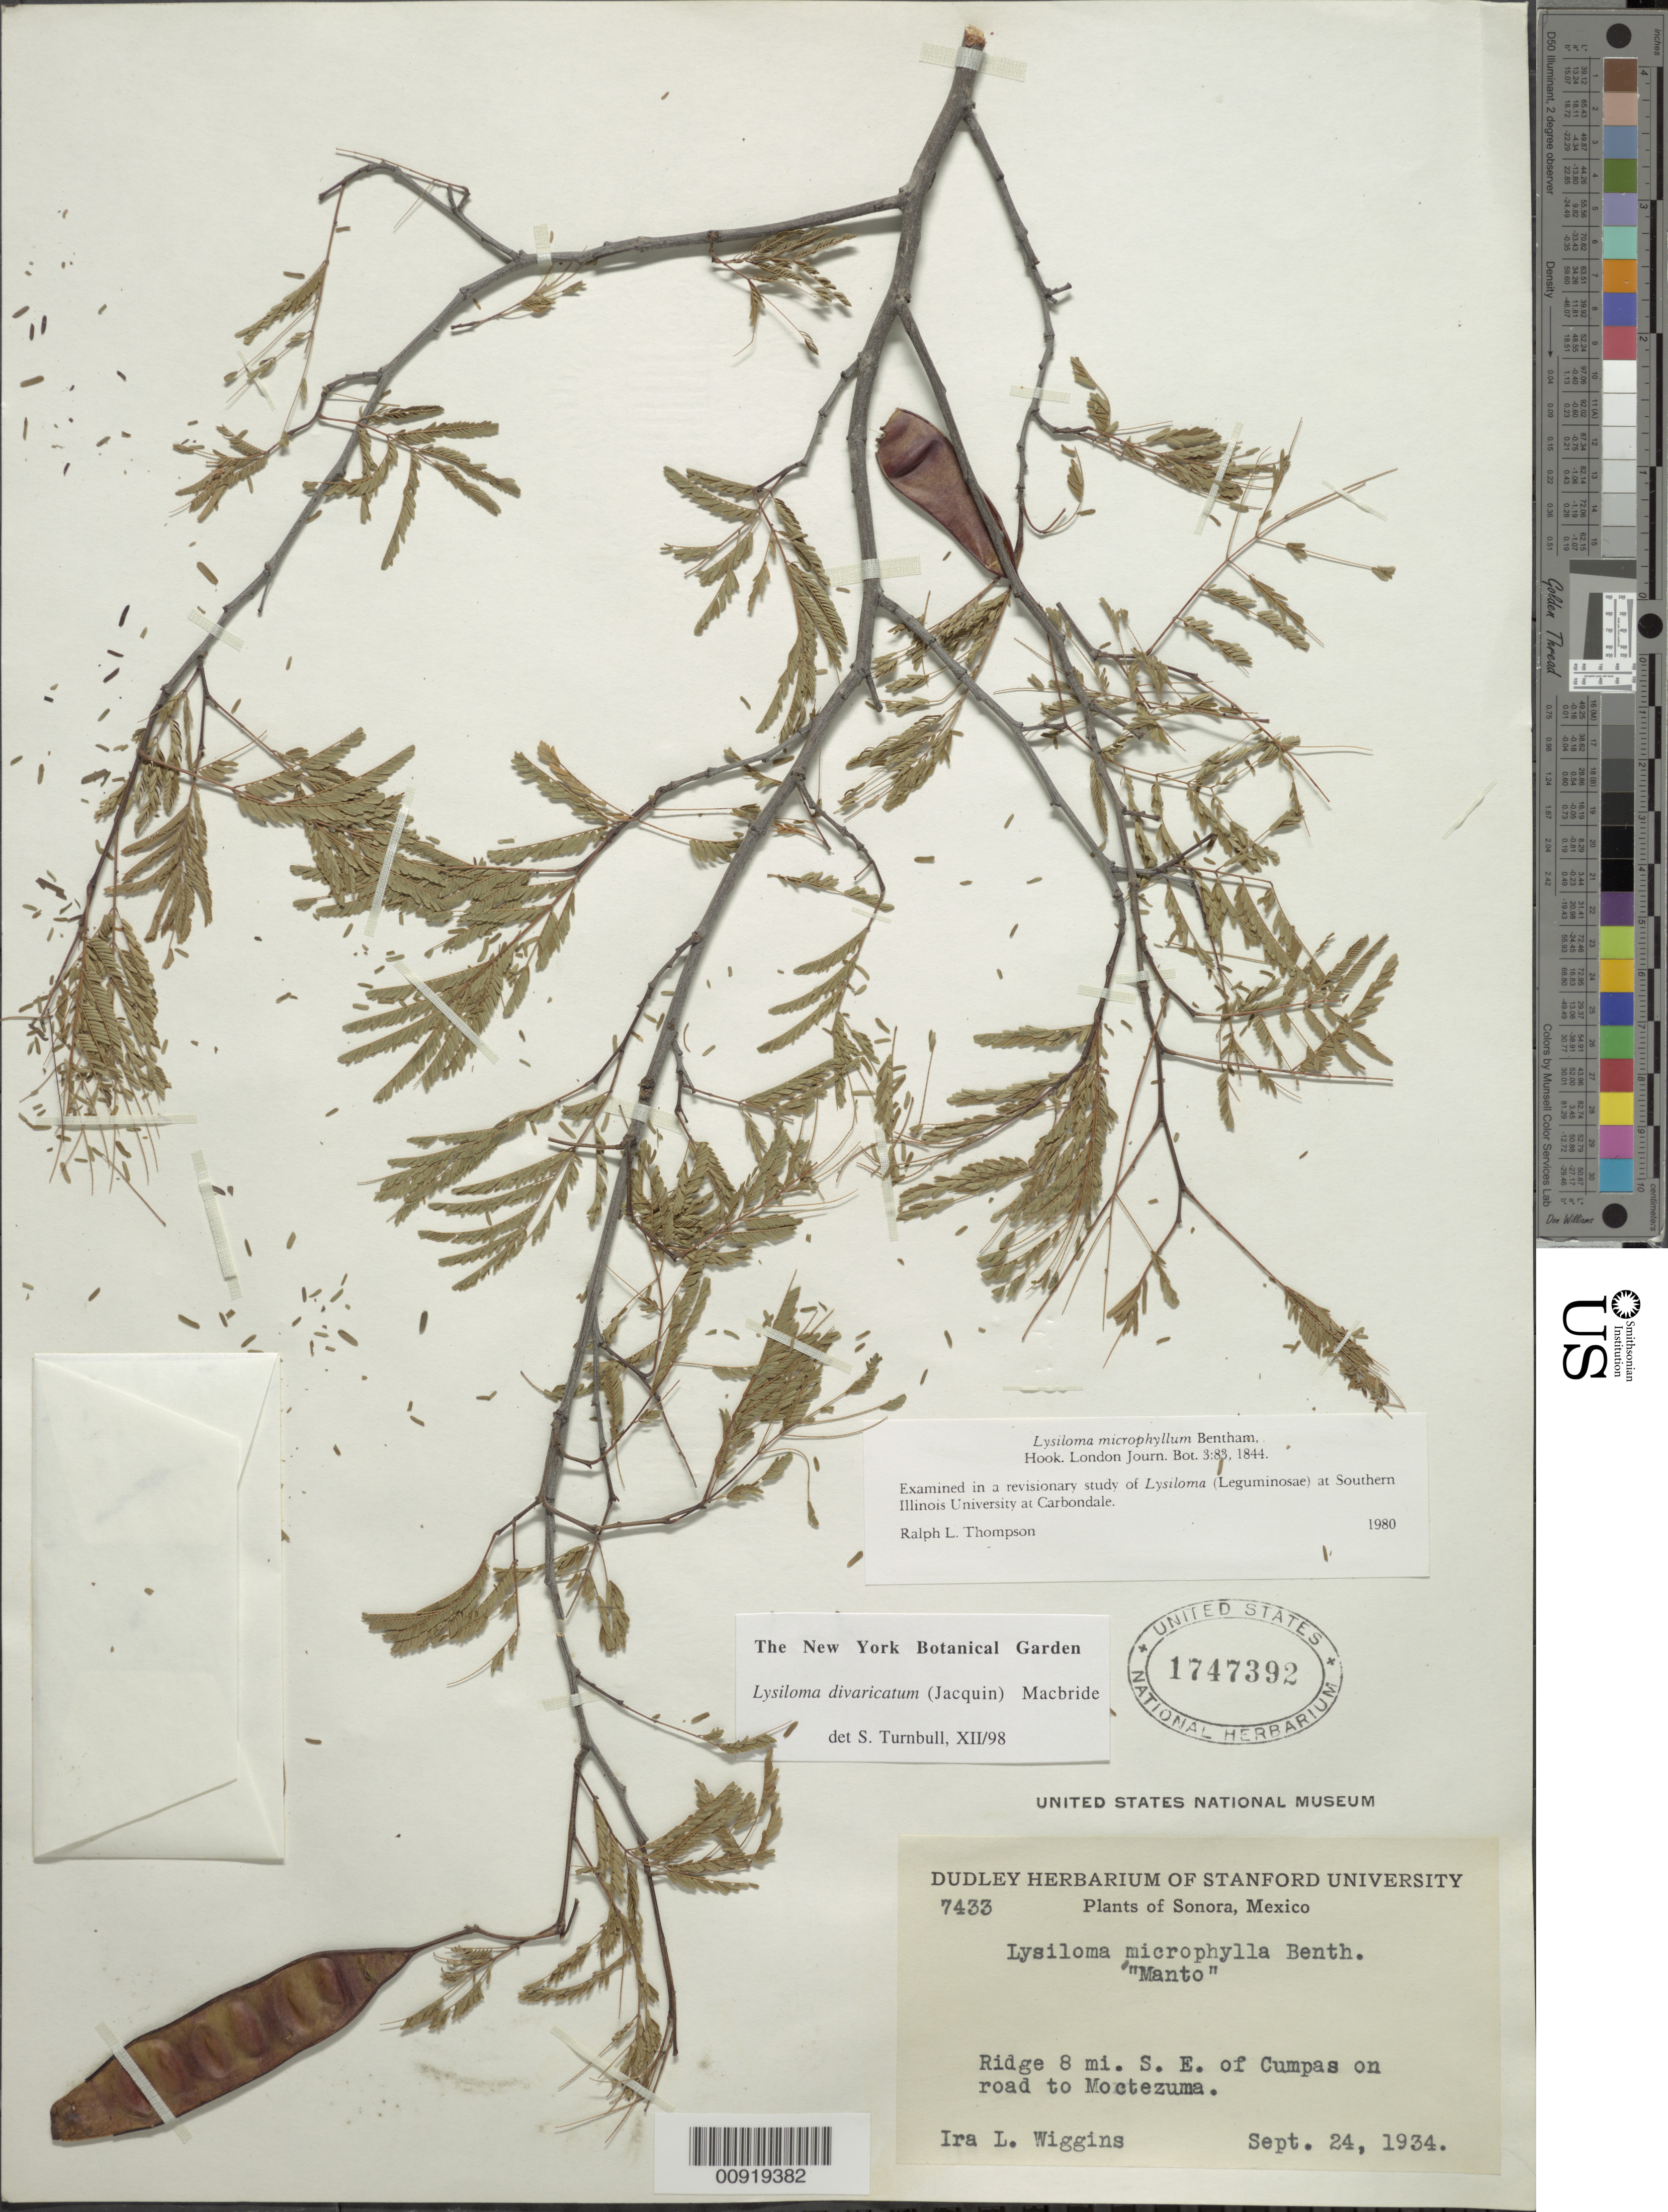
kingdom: Plantae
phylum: Tracheophyta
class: Magnoliopsida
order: Fabales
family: Fabaceae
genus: Lysiloma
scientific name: Lysiloma divaricatum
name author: (Jacq.) J.F. Macbr.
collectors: I. L. Wiggins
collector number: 7433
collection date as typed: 24 Sep 1934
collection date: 1934-09-24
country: Mexico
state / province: Sonora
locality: Ridge 8 mi. SE of Cumpas on road to Moctezuma.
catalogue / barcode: US 1747392